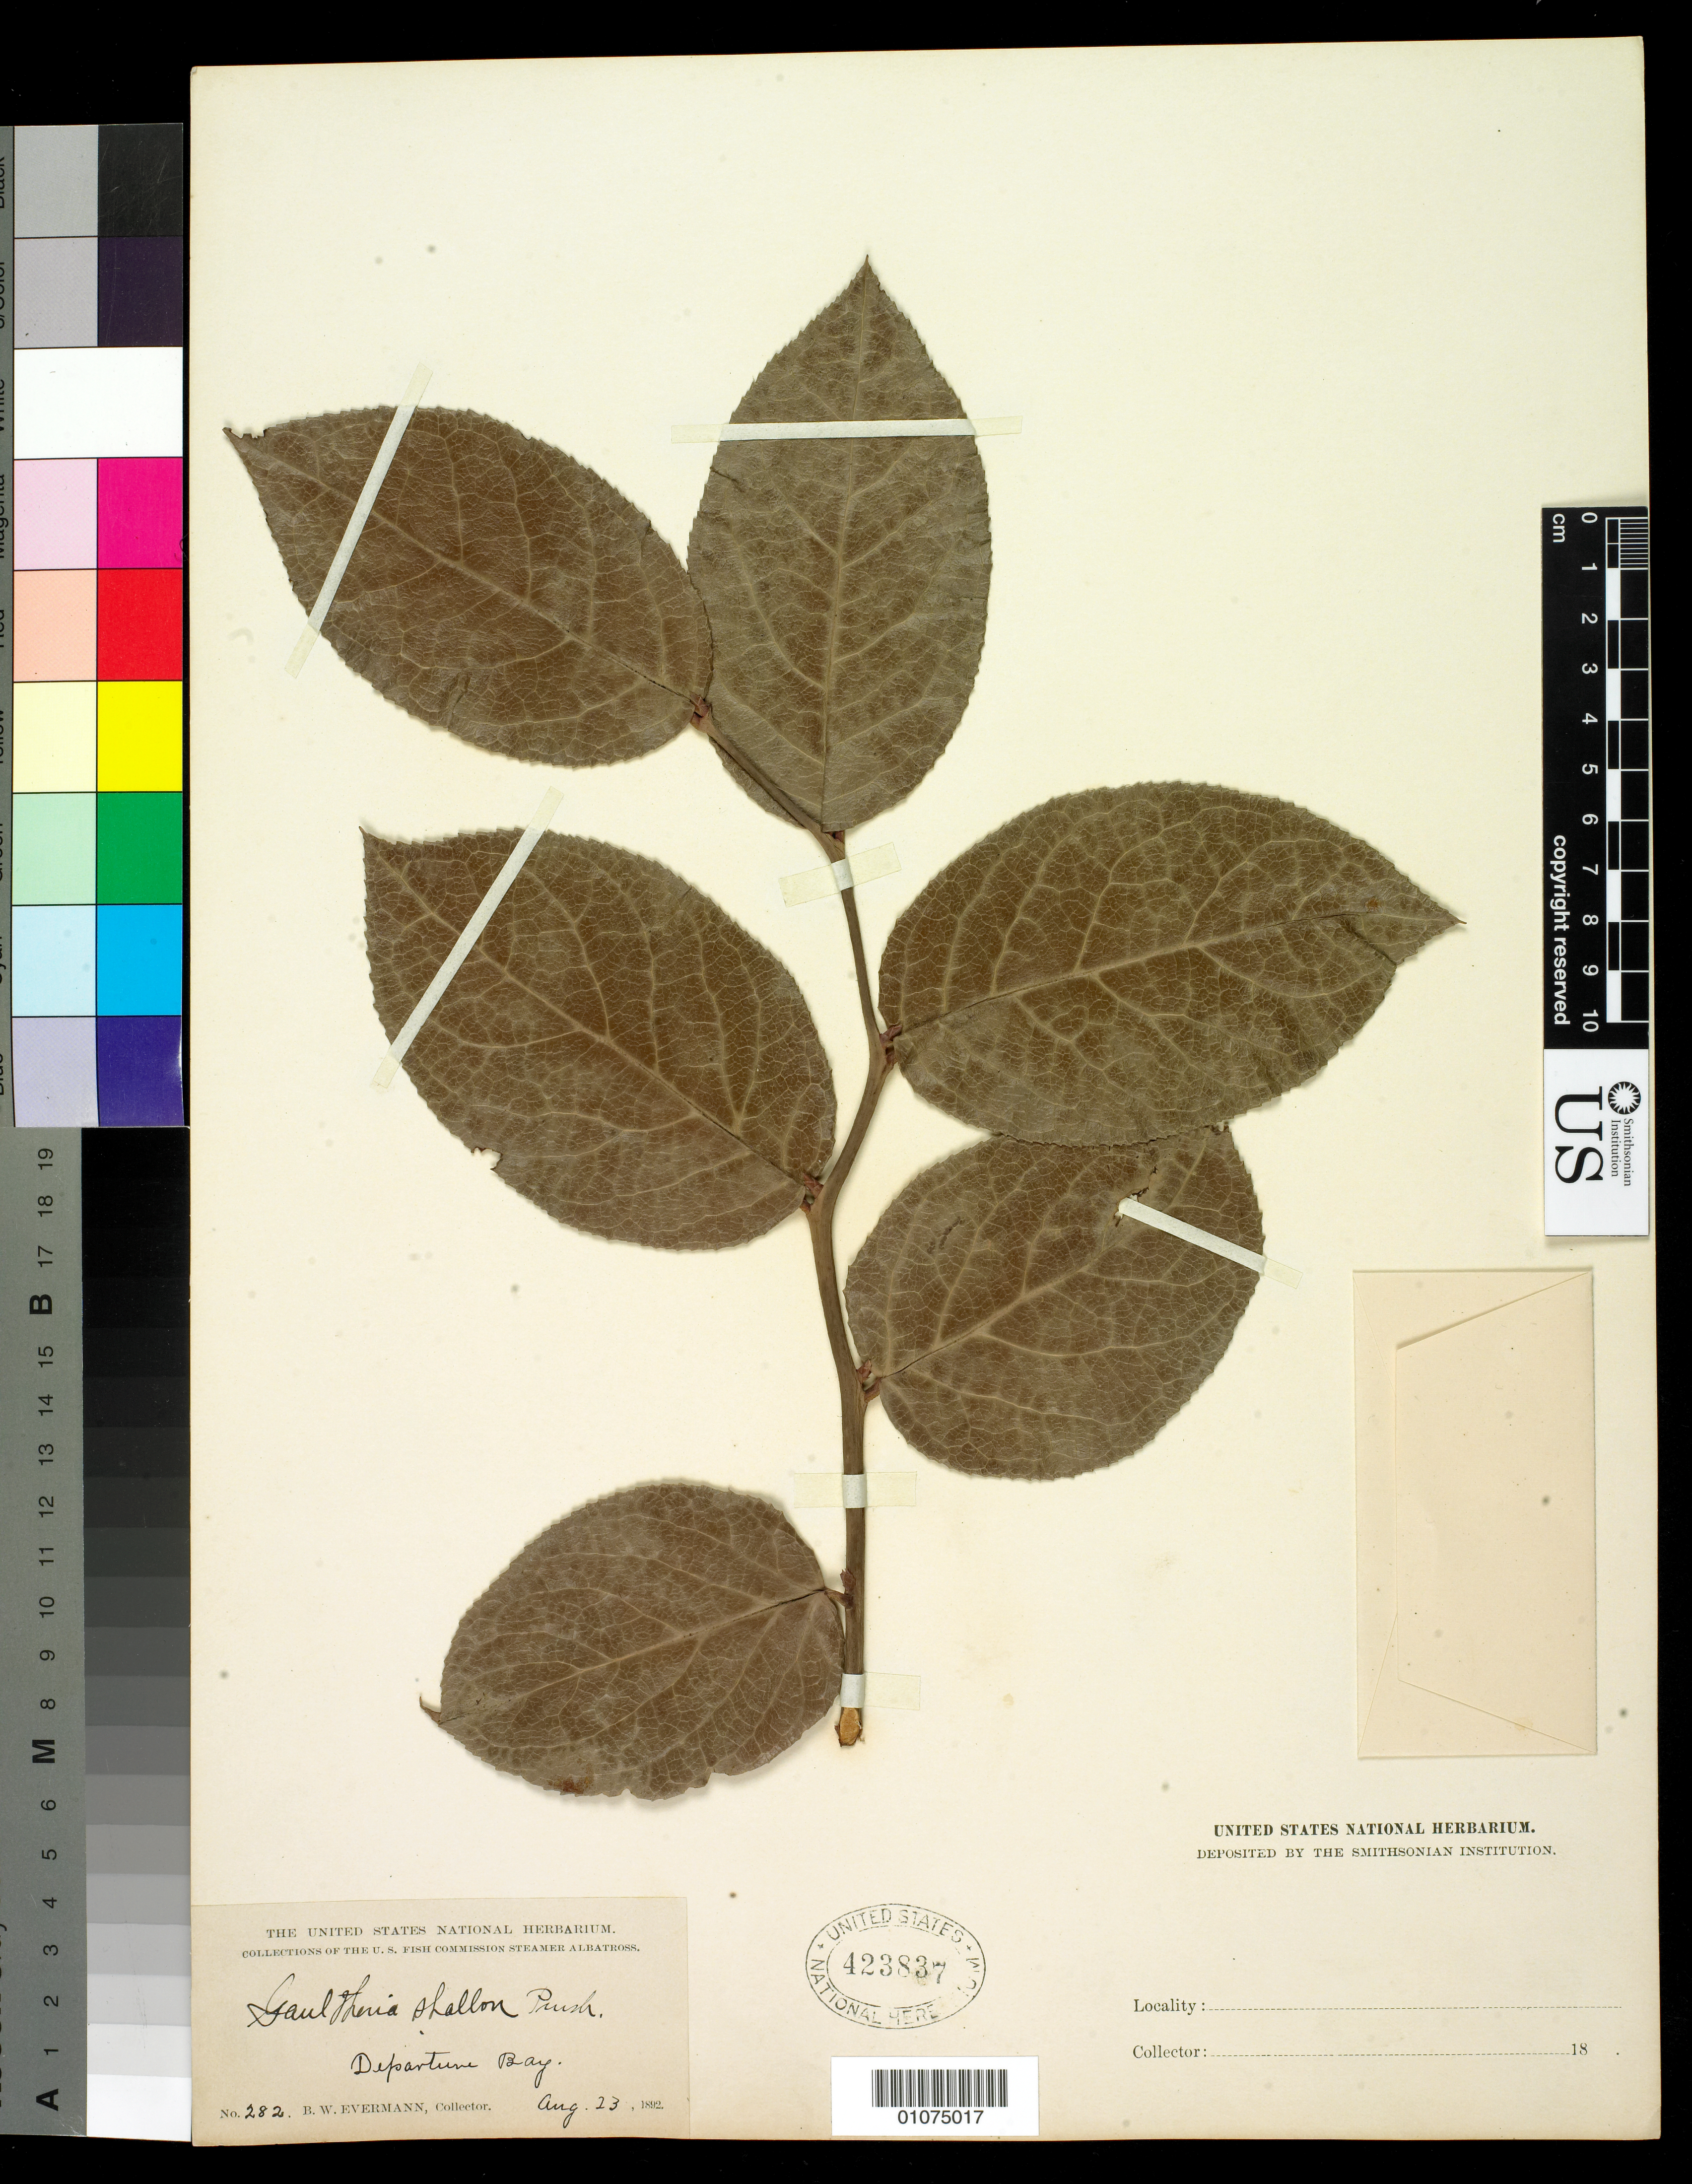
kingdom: Plantae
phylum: Tracheophyta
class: Magnoliopsida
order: Ericales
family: Ericaceae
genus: Gaultheria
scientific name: Gaultheria shallon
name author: Pursh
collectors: B. W. Evermann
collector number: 282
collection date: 1892-08-23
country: United States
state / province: Alaska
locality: Departure Bay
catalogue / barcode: US 423837